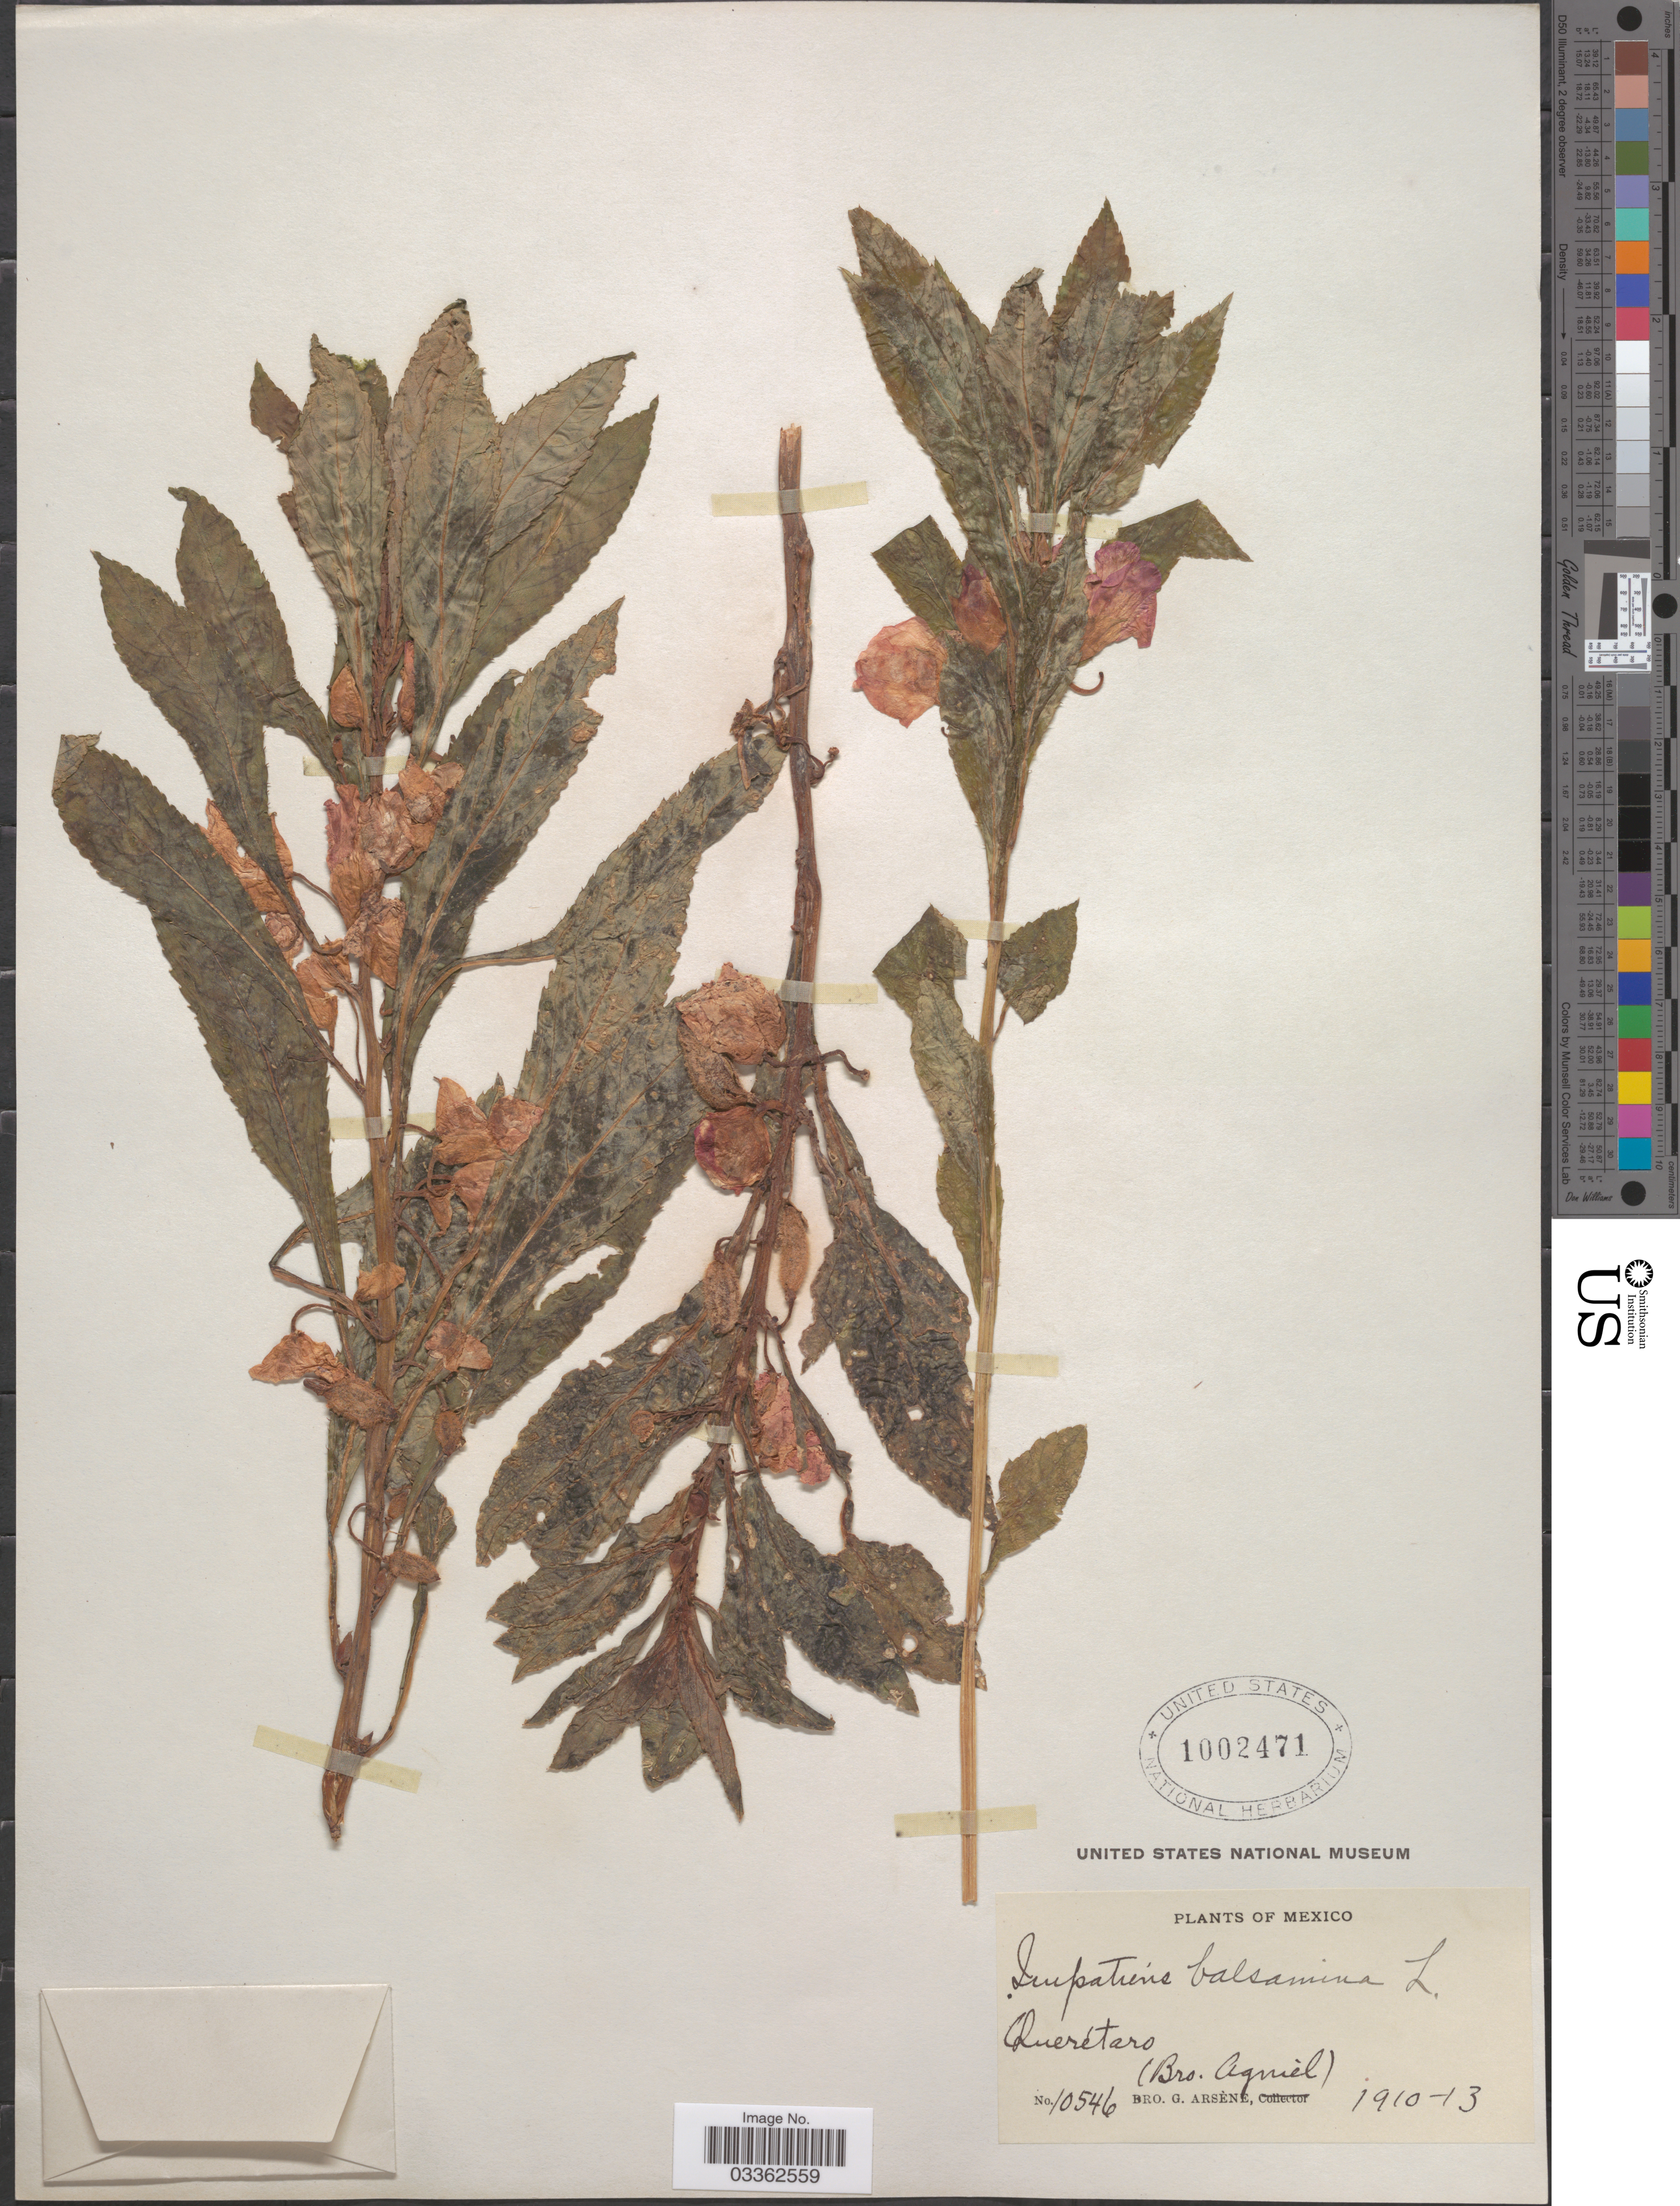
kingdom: Plantae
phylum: Tracheophyta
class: Magnoliopsida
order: Ericales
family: Balsaminaceae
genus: Impatiens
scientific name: Impatiens balsamina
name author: L.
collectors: Bro. G. Arsène & Bro. Agniel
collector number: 10546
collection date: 1910/1913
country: Mexico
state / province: Querétaro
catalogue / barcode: US 1002471